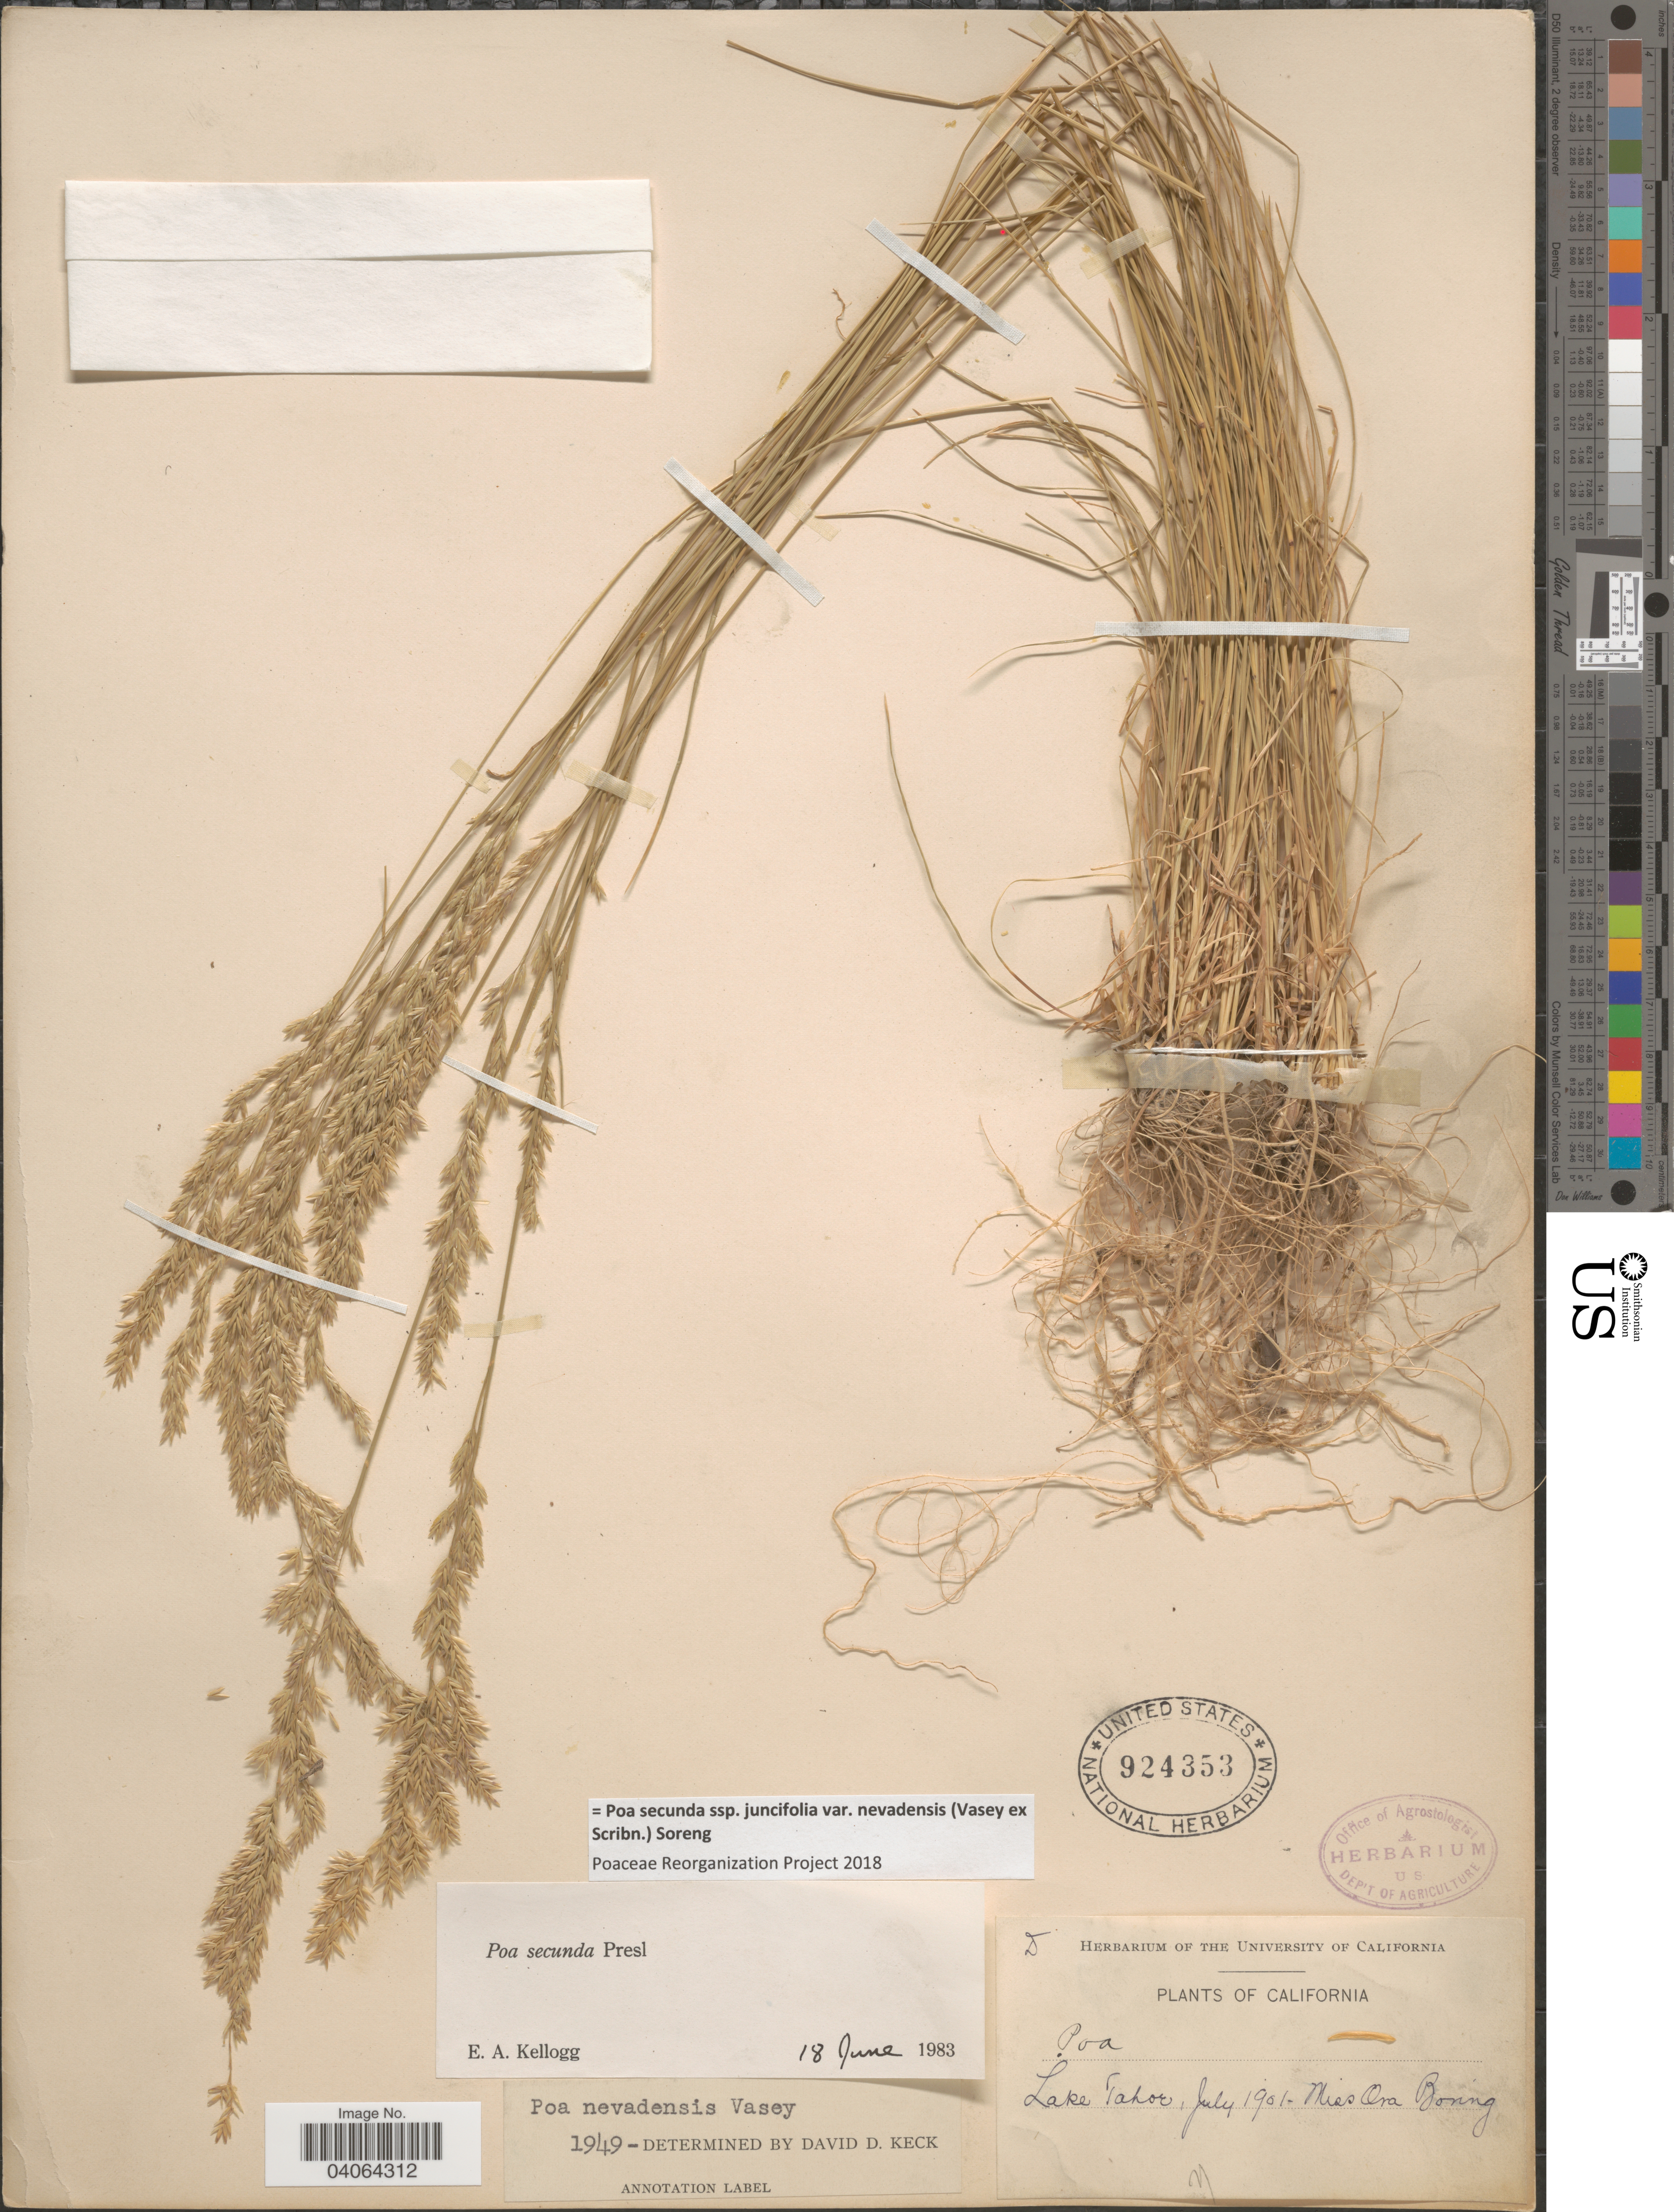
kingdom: Plantae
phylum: Tracheophyta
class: Liliopsida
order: Poales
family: Poaceae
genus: Poa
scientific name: Poa secunda subsp. juncifolia var. nevadensis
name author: (Vasey ex Scribn.) Soreng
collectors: O. Boring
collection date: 1901-07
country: United States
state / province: California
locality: Lake Tahoe.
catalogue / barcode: US 924353